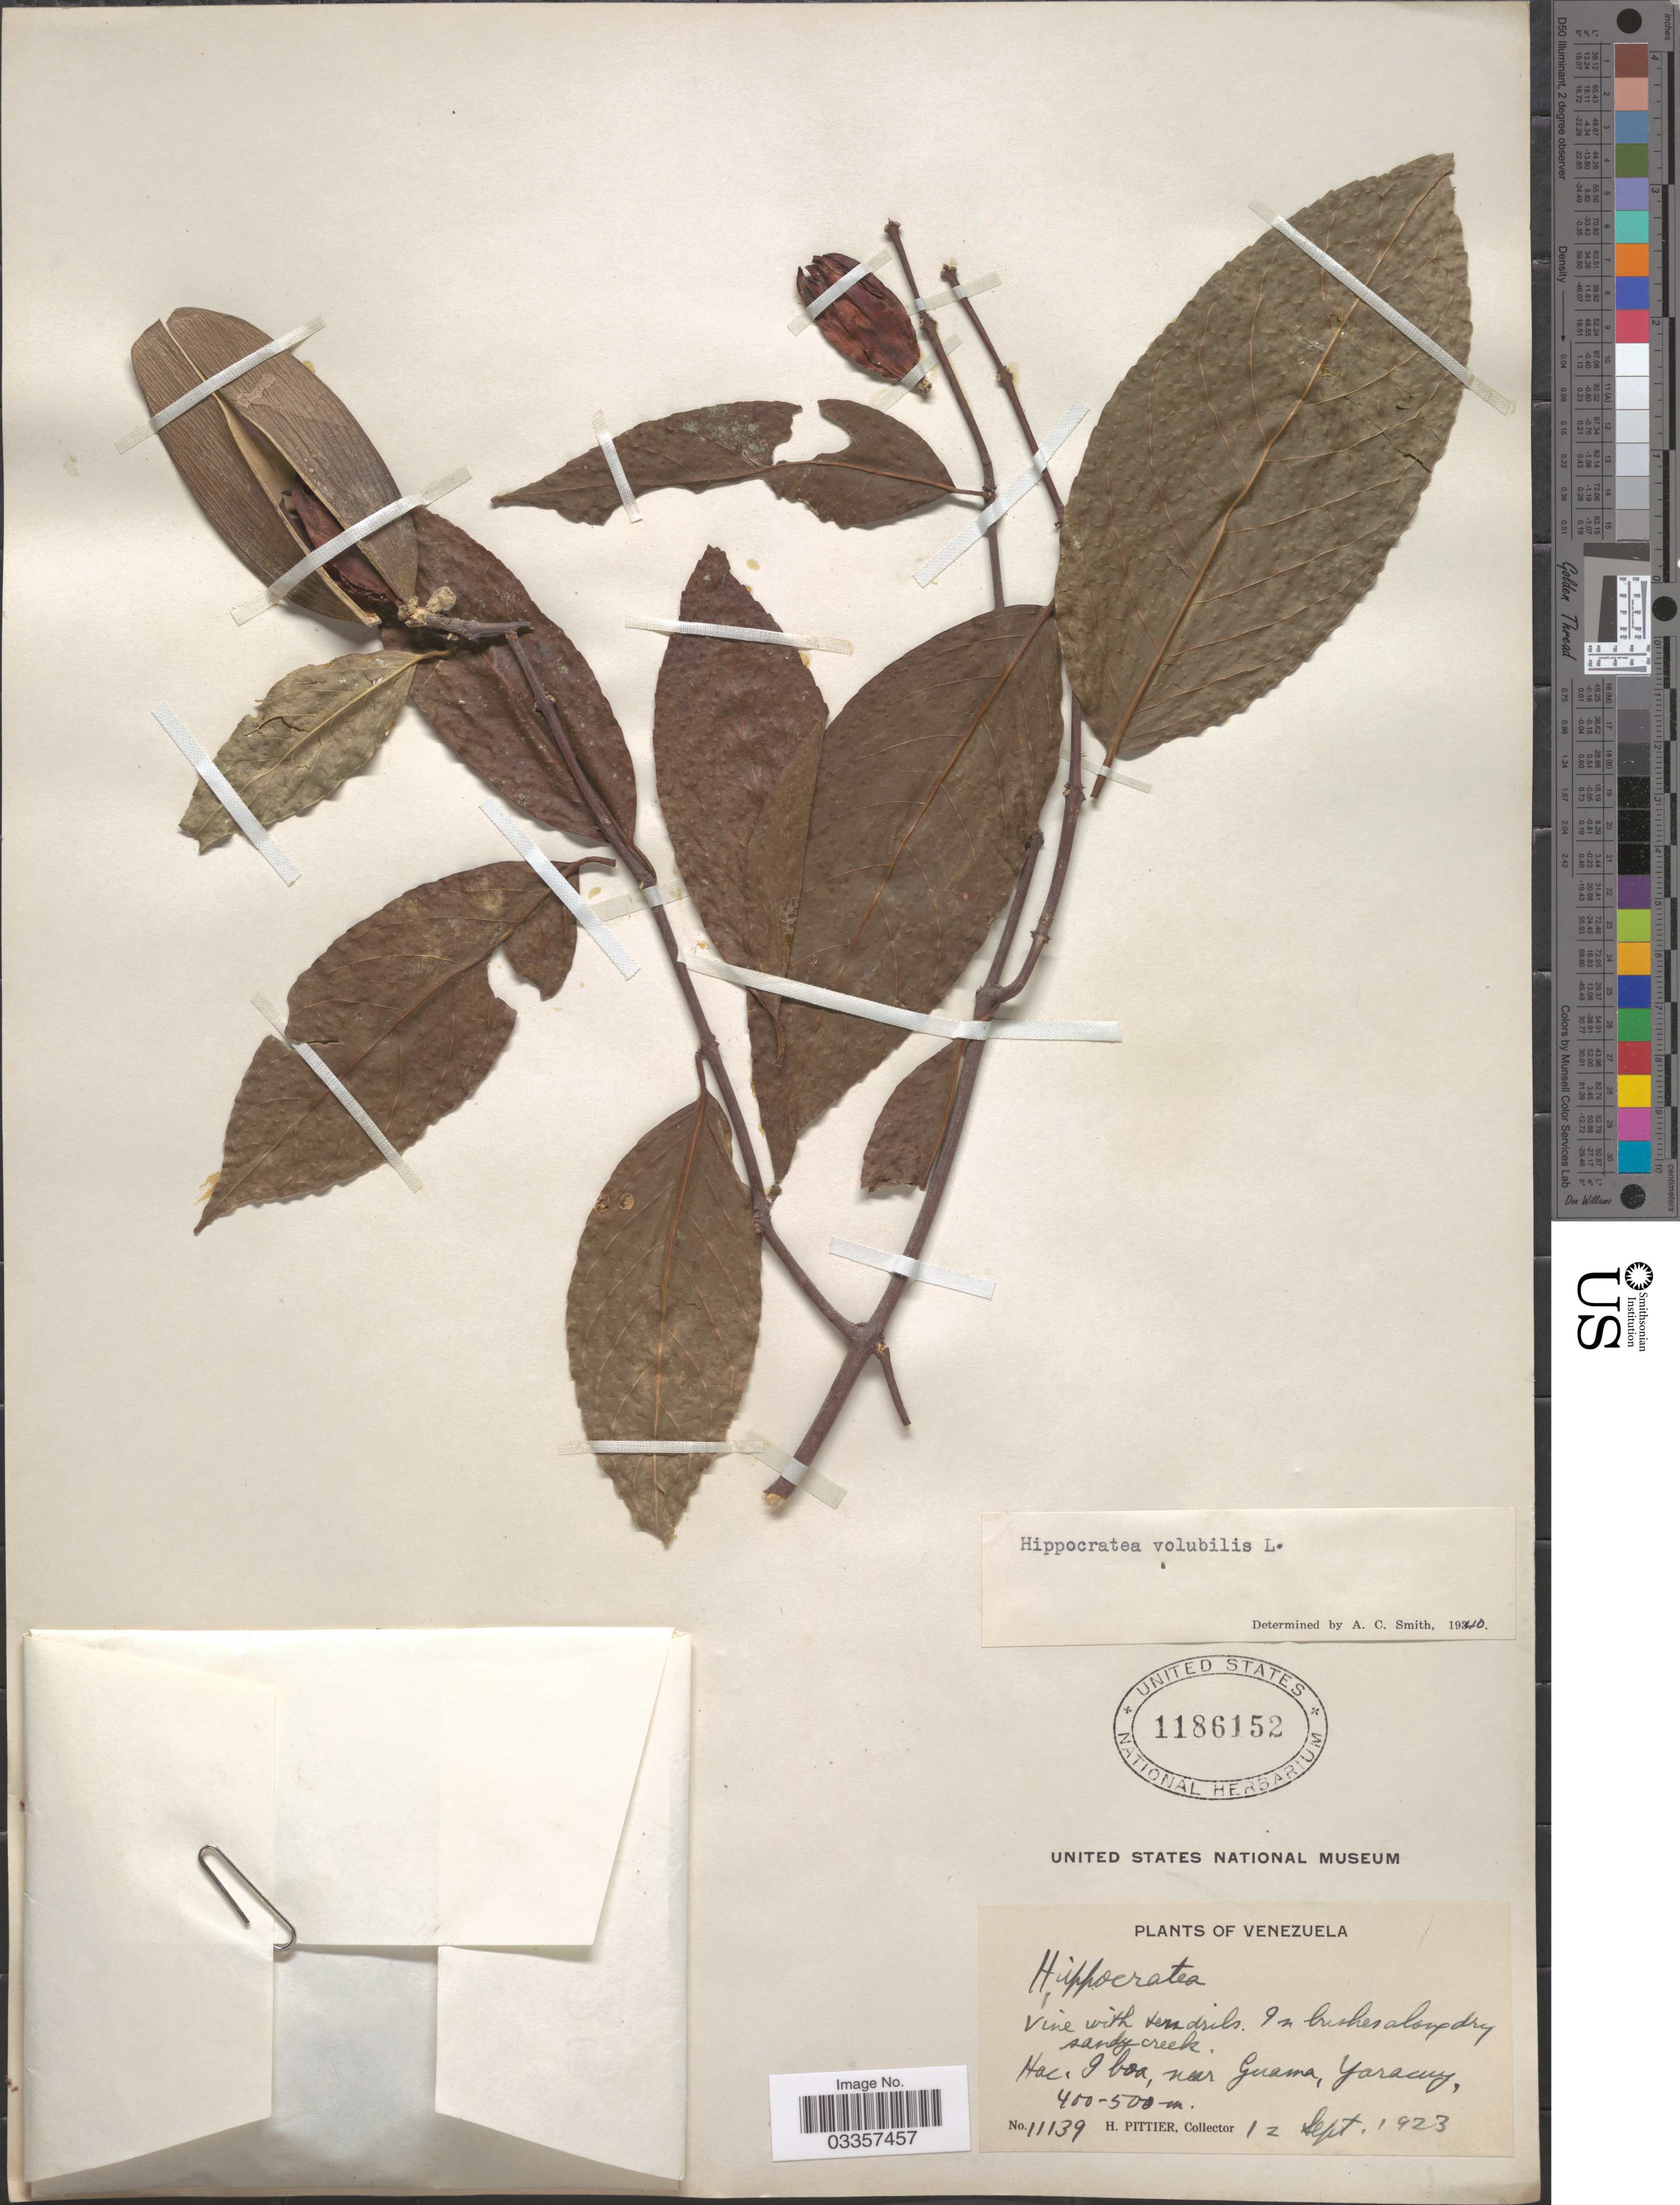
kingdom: Plantae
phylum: Tracheophyta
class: Magnoliopsida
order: Celastrales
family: Celastraceae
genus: Hippocratea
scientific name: Hippocratea volubilis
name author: L.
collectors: H. F. Pittier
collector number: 11139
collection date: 1923-09-12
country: Venezuela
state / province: Yaracuy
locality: Hac. Iboa, near Guama.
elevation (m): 400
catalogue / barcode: US 1186152